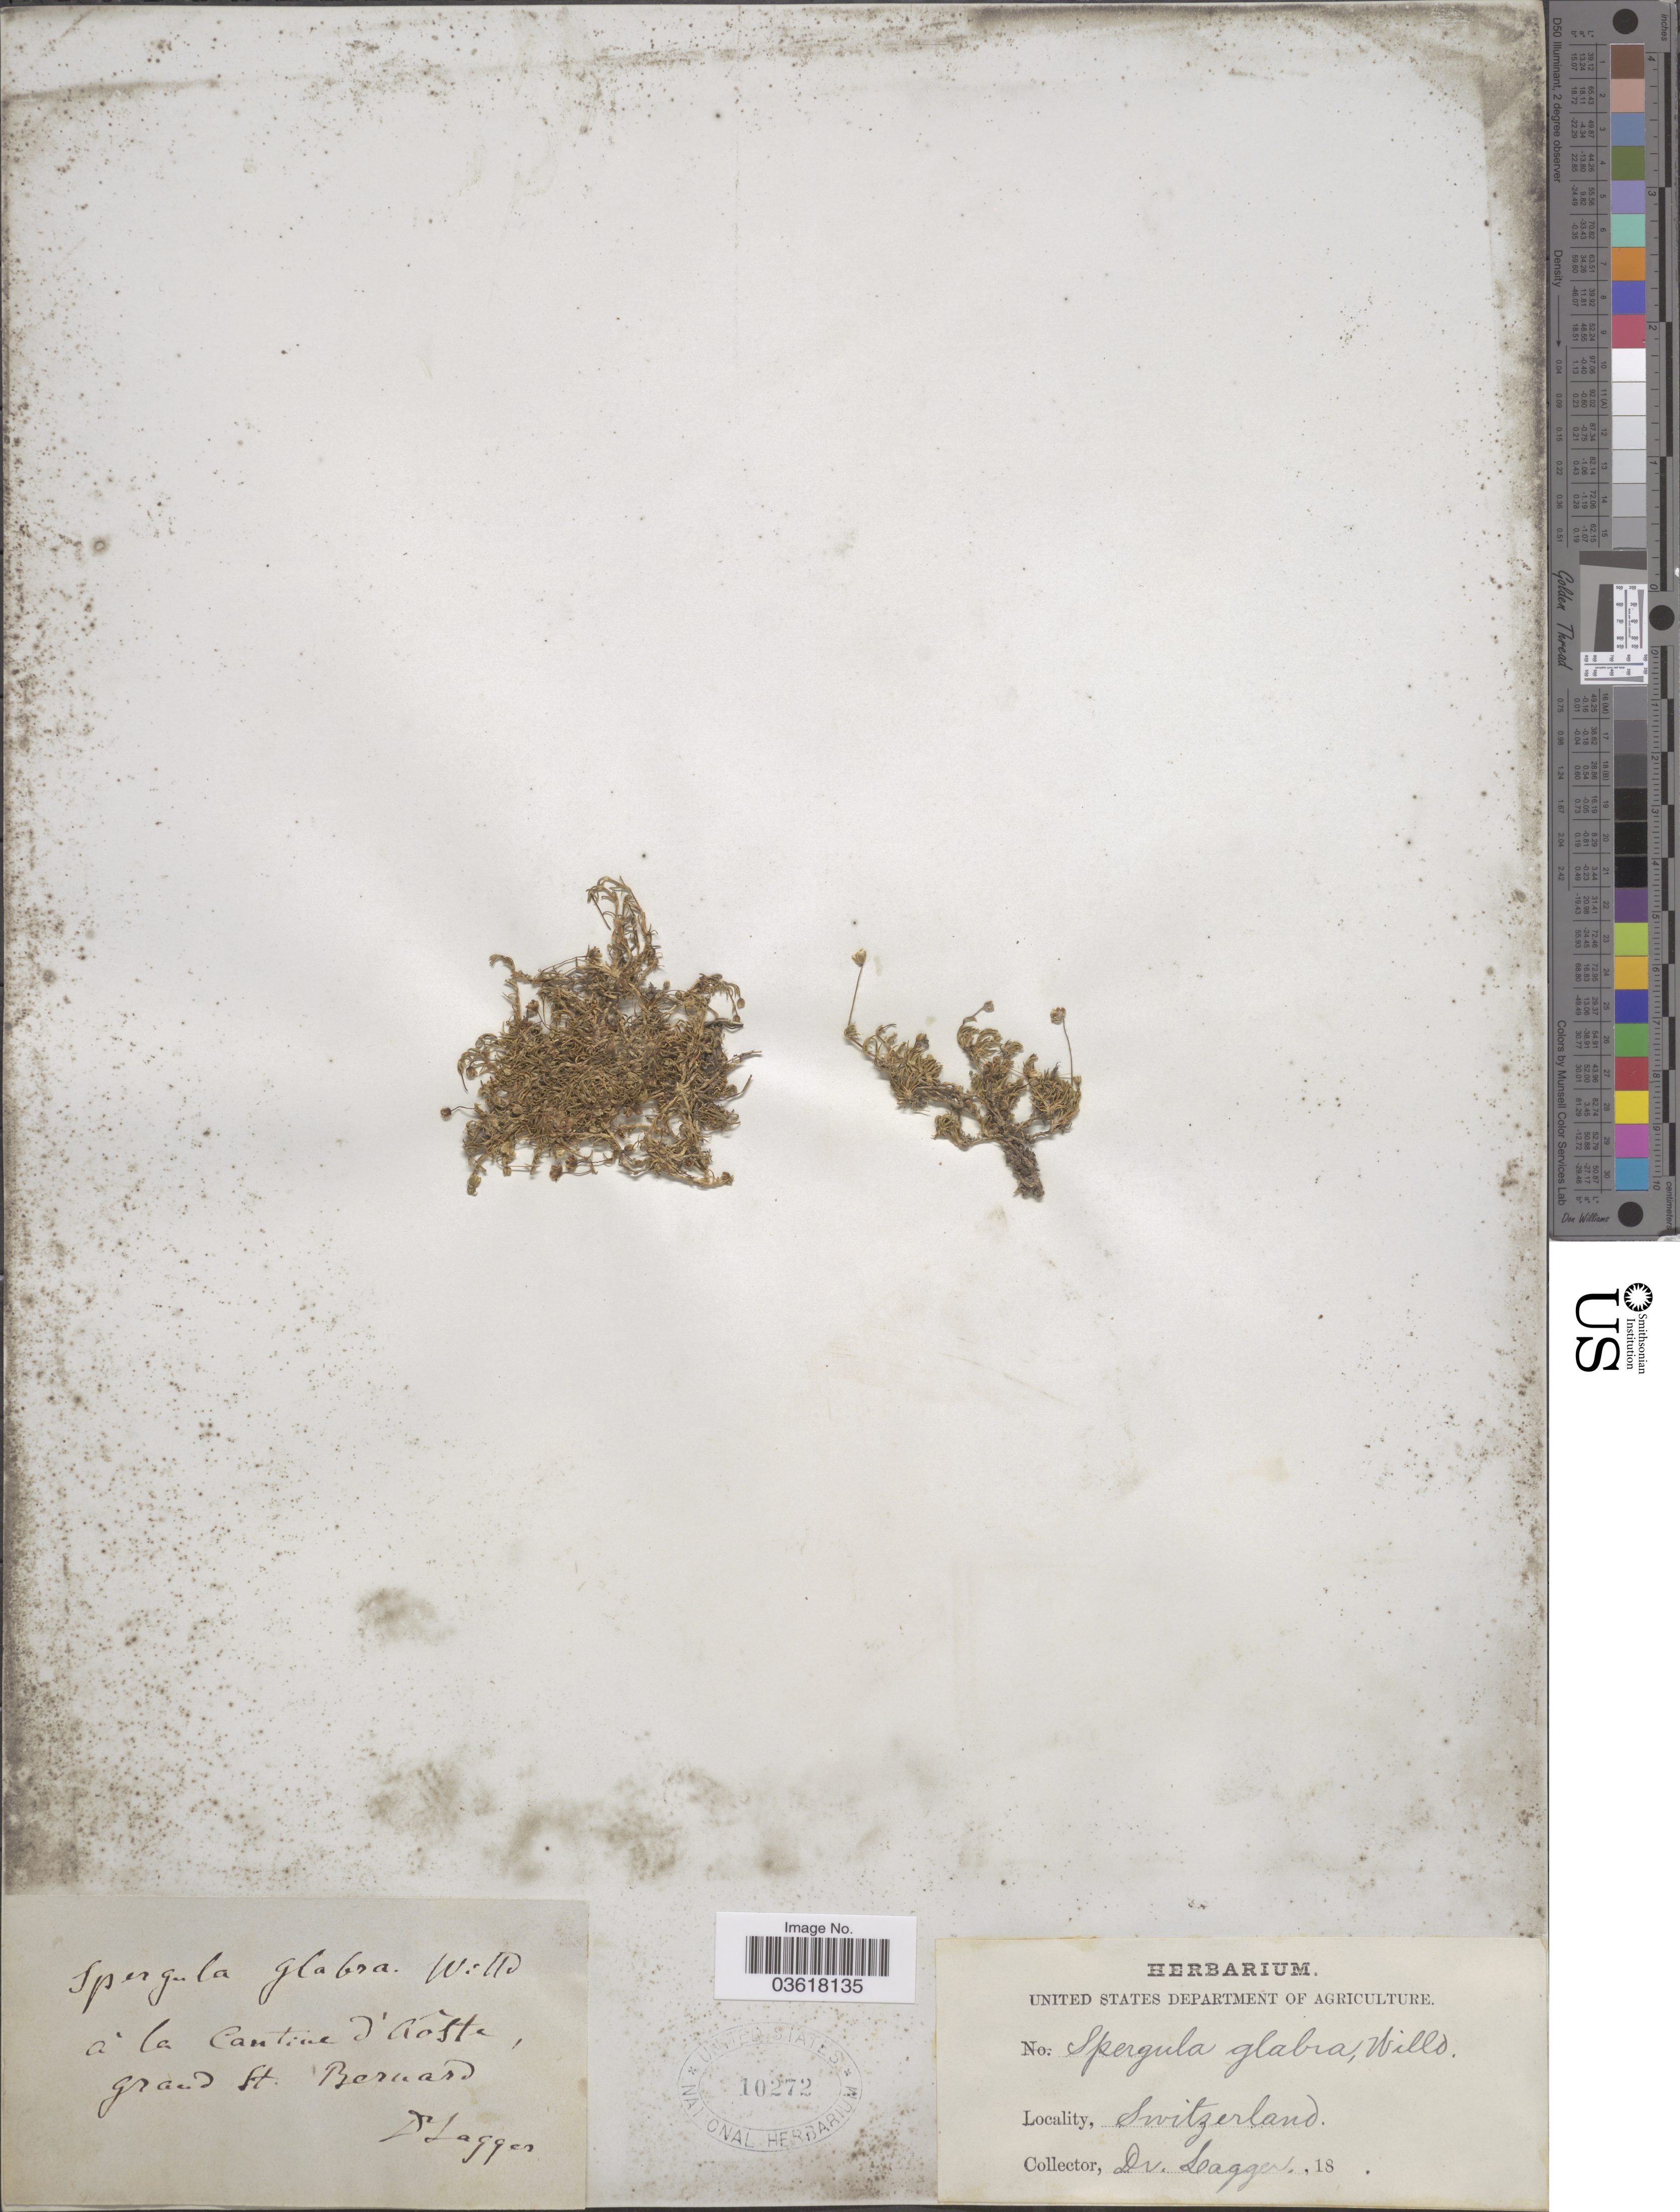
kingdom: Plantae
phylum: Tracheophyta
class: Magnoliopsida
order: Caryophyllales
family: Caryophyllaceae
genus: Spergula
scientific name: Spergula glabra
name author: Willd.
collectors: F. J. Lagger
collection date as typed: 18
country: Switzerland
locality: Á la Cantine d'Aosta, grand St. Bernard.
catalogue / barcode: US 10272